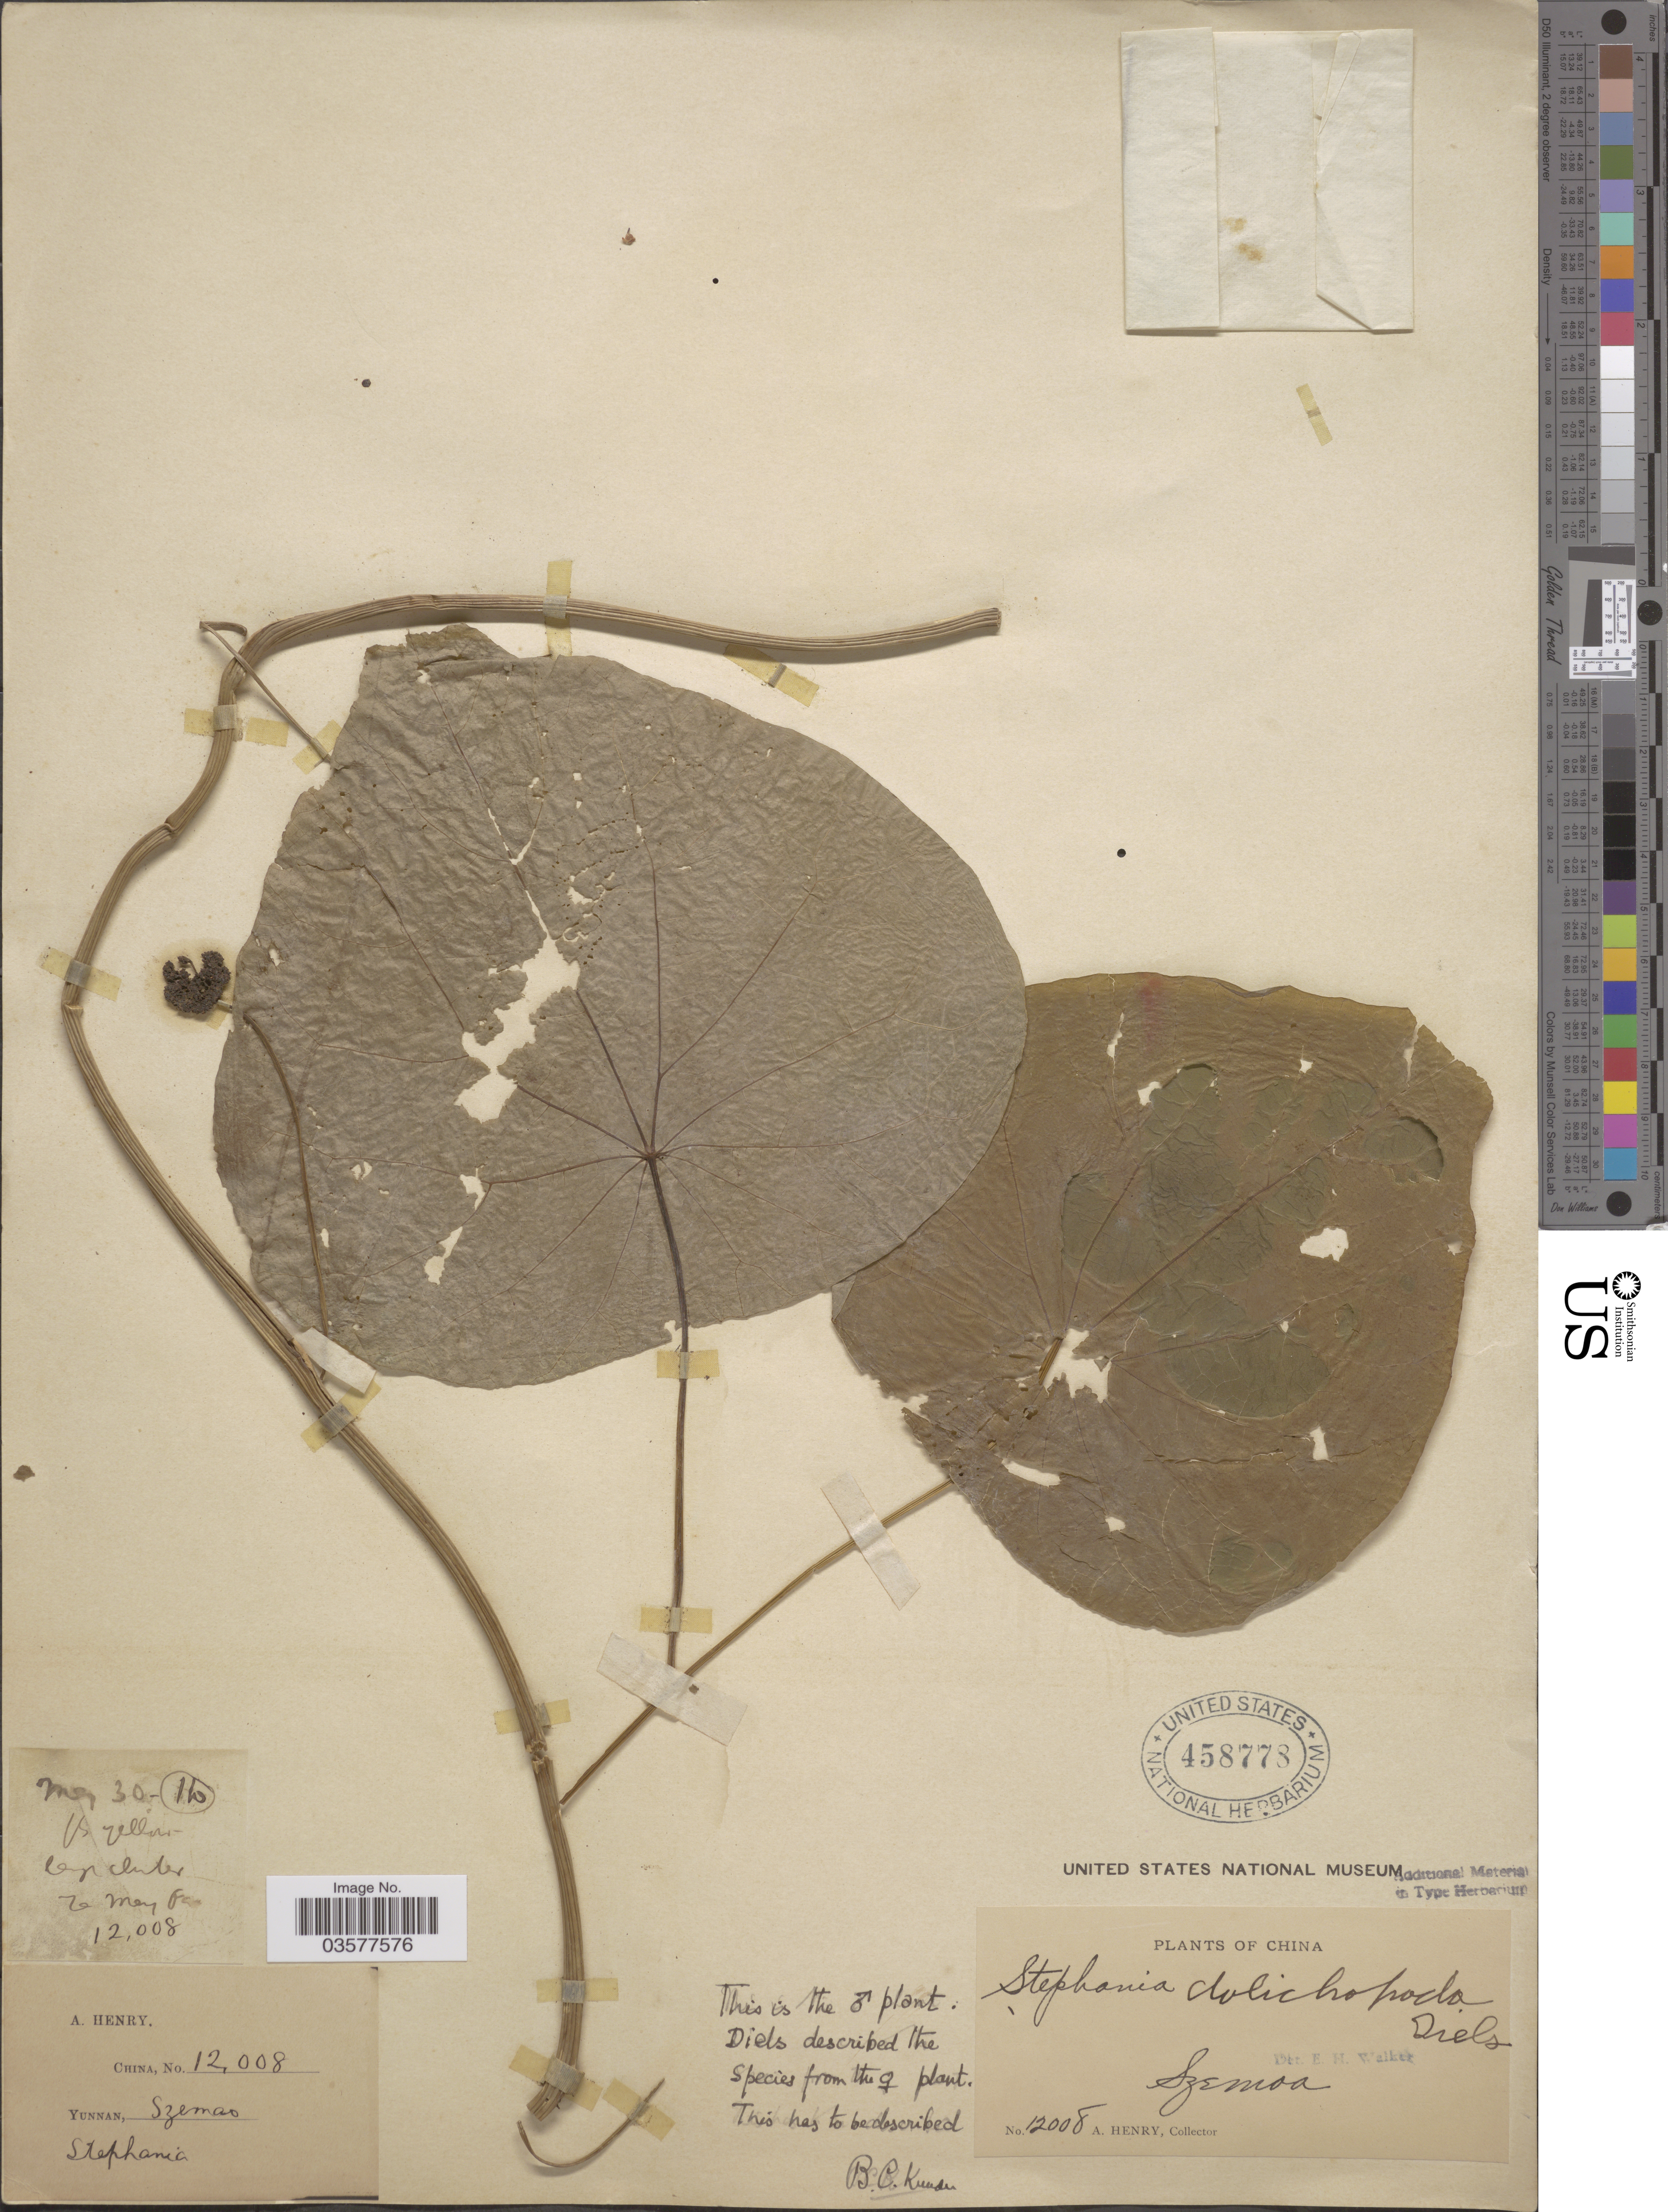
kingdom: Plantae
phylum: Tracheophyta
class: Magnoliopsida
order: Ranunculales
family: Menispermaceae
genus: Stephania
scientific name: Stephania dolichopoda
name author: Diels in Engl.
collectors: A. Henry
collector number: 12008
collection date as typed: Transcribed d/m/y: /5/30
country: China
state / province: Yunnan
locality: Szemoa.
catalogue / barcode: US 458778